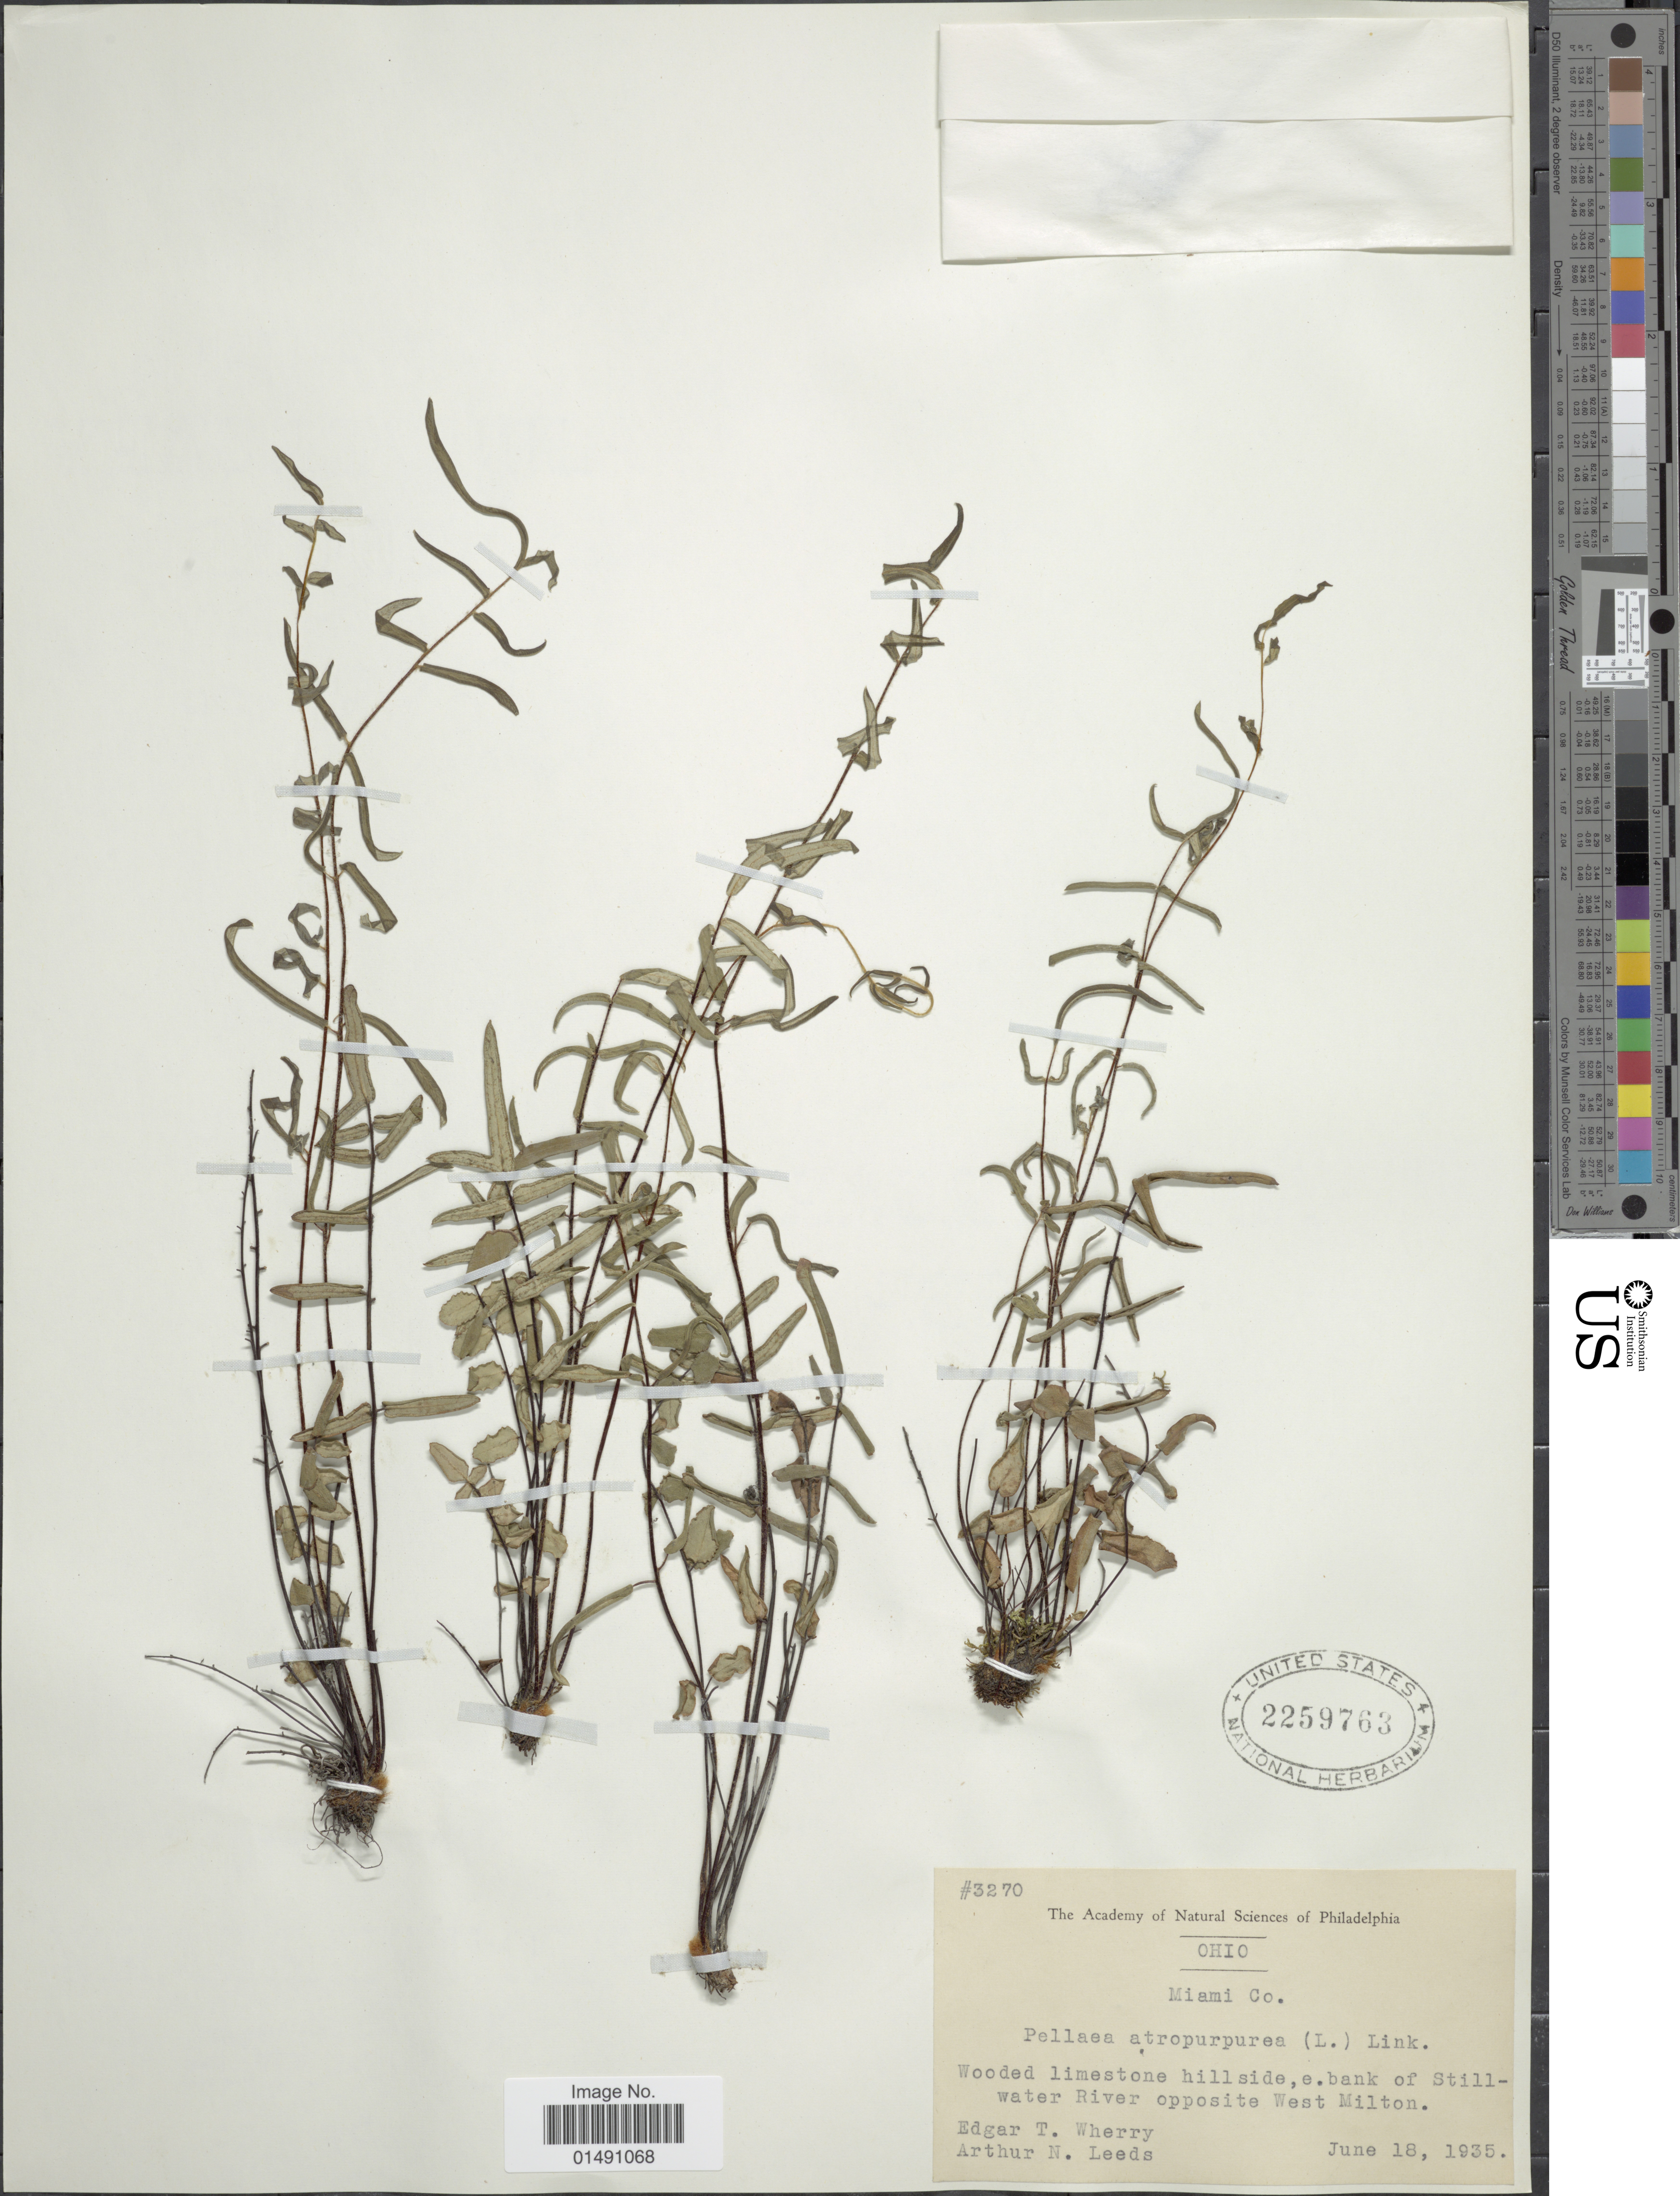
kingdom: Plantae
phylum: Tracheophyta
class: Polypodiopsida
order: Polypodiales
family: Pteridaceae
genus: Pellaea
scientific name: Pellaea atropurpurea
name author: (L.) Link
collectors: E. T. Wherry & A. N. Leeds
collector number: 3270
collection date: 1935-06-18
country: United States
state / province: Ohio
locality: Wooded limestone illside, e. bank of Stillwater River opposite West Milton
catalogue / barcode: US 2259763